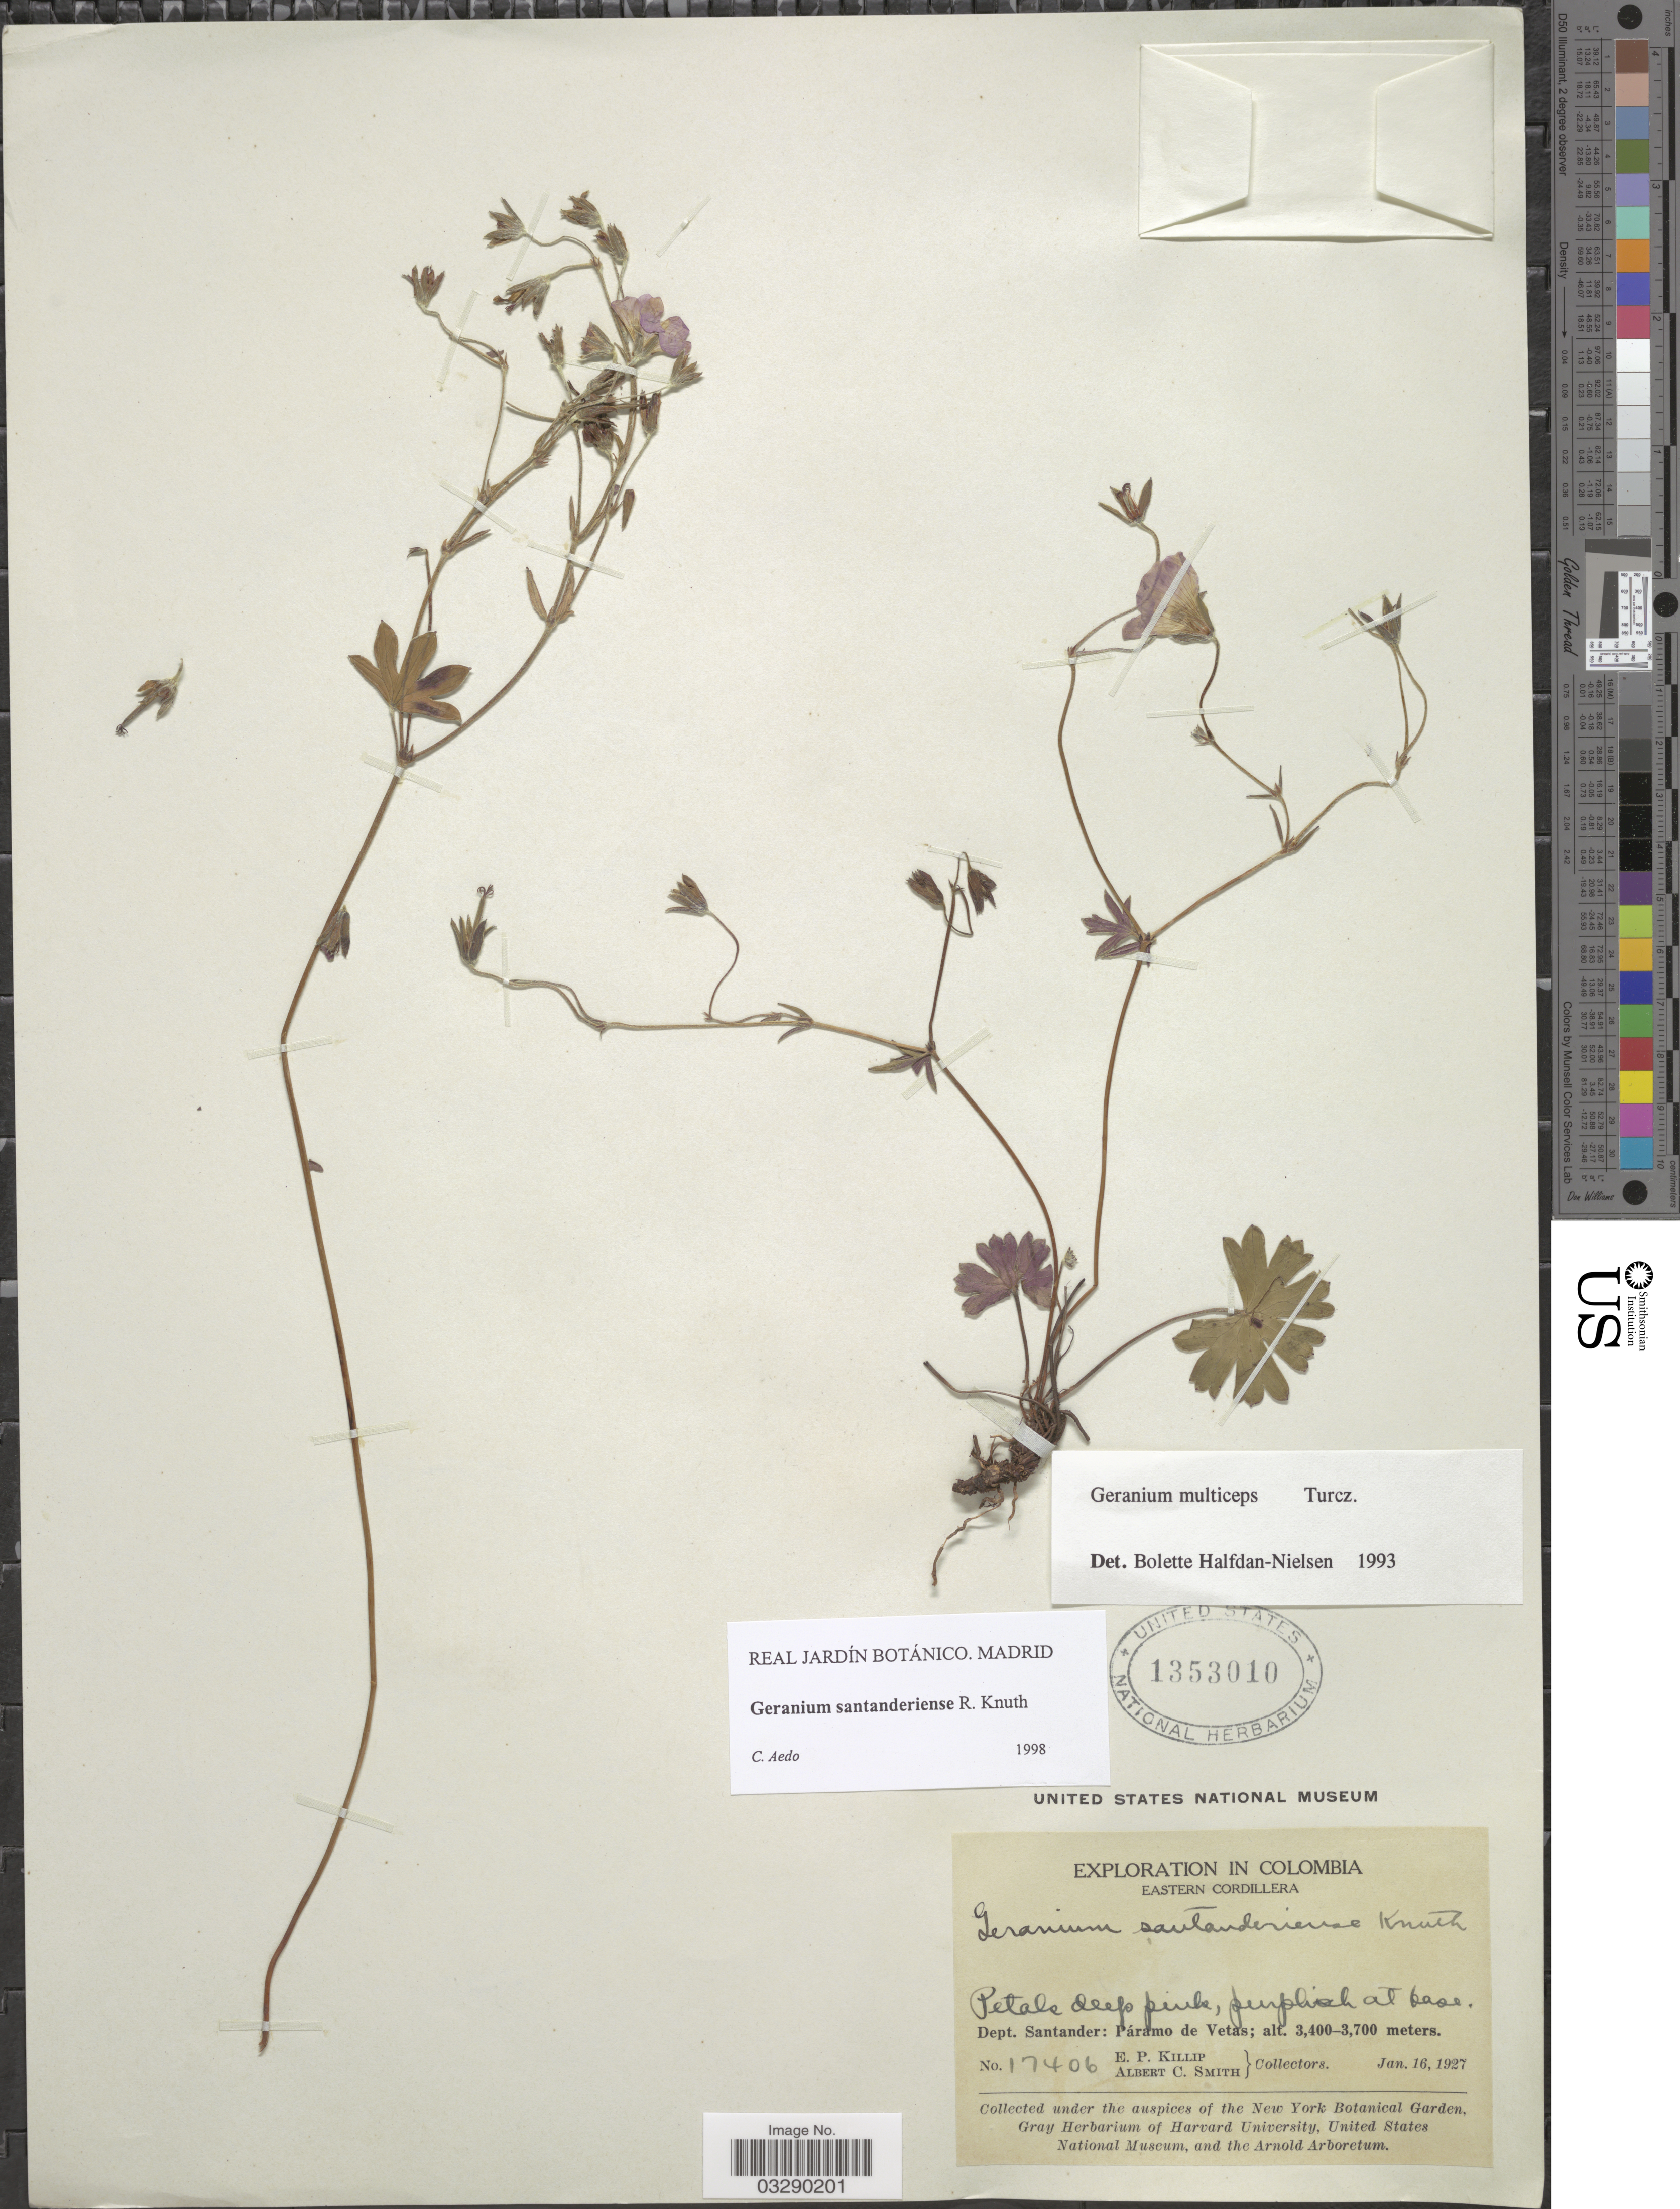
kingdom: Plantae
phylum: Tracheophyta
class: Magnoliopsida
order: Geraniales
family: Geraniaceae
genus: Geranium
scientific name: Geranium santanderiense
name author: R. Knuth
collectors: E. P. Killip & A. C. Smith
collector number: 17406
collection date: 1927-01-16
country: Colombia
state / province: Santander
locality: Eastern Cordillera. Dept. Santander: Páramo de Vetas.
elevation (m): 3400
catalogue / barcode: US 1353010